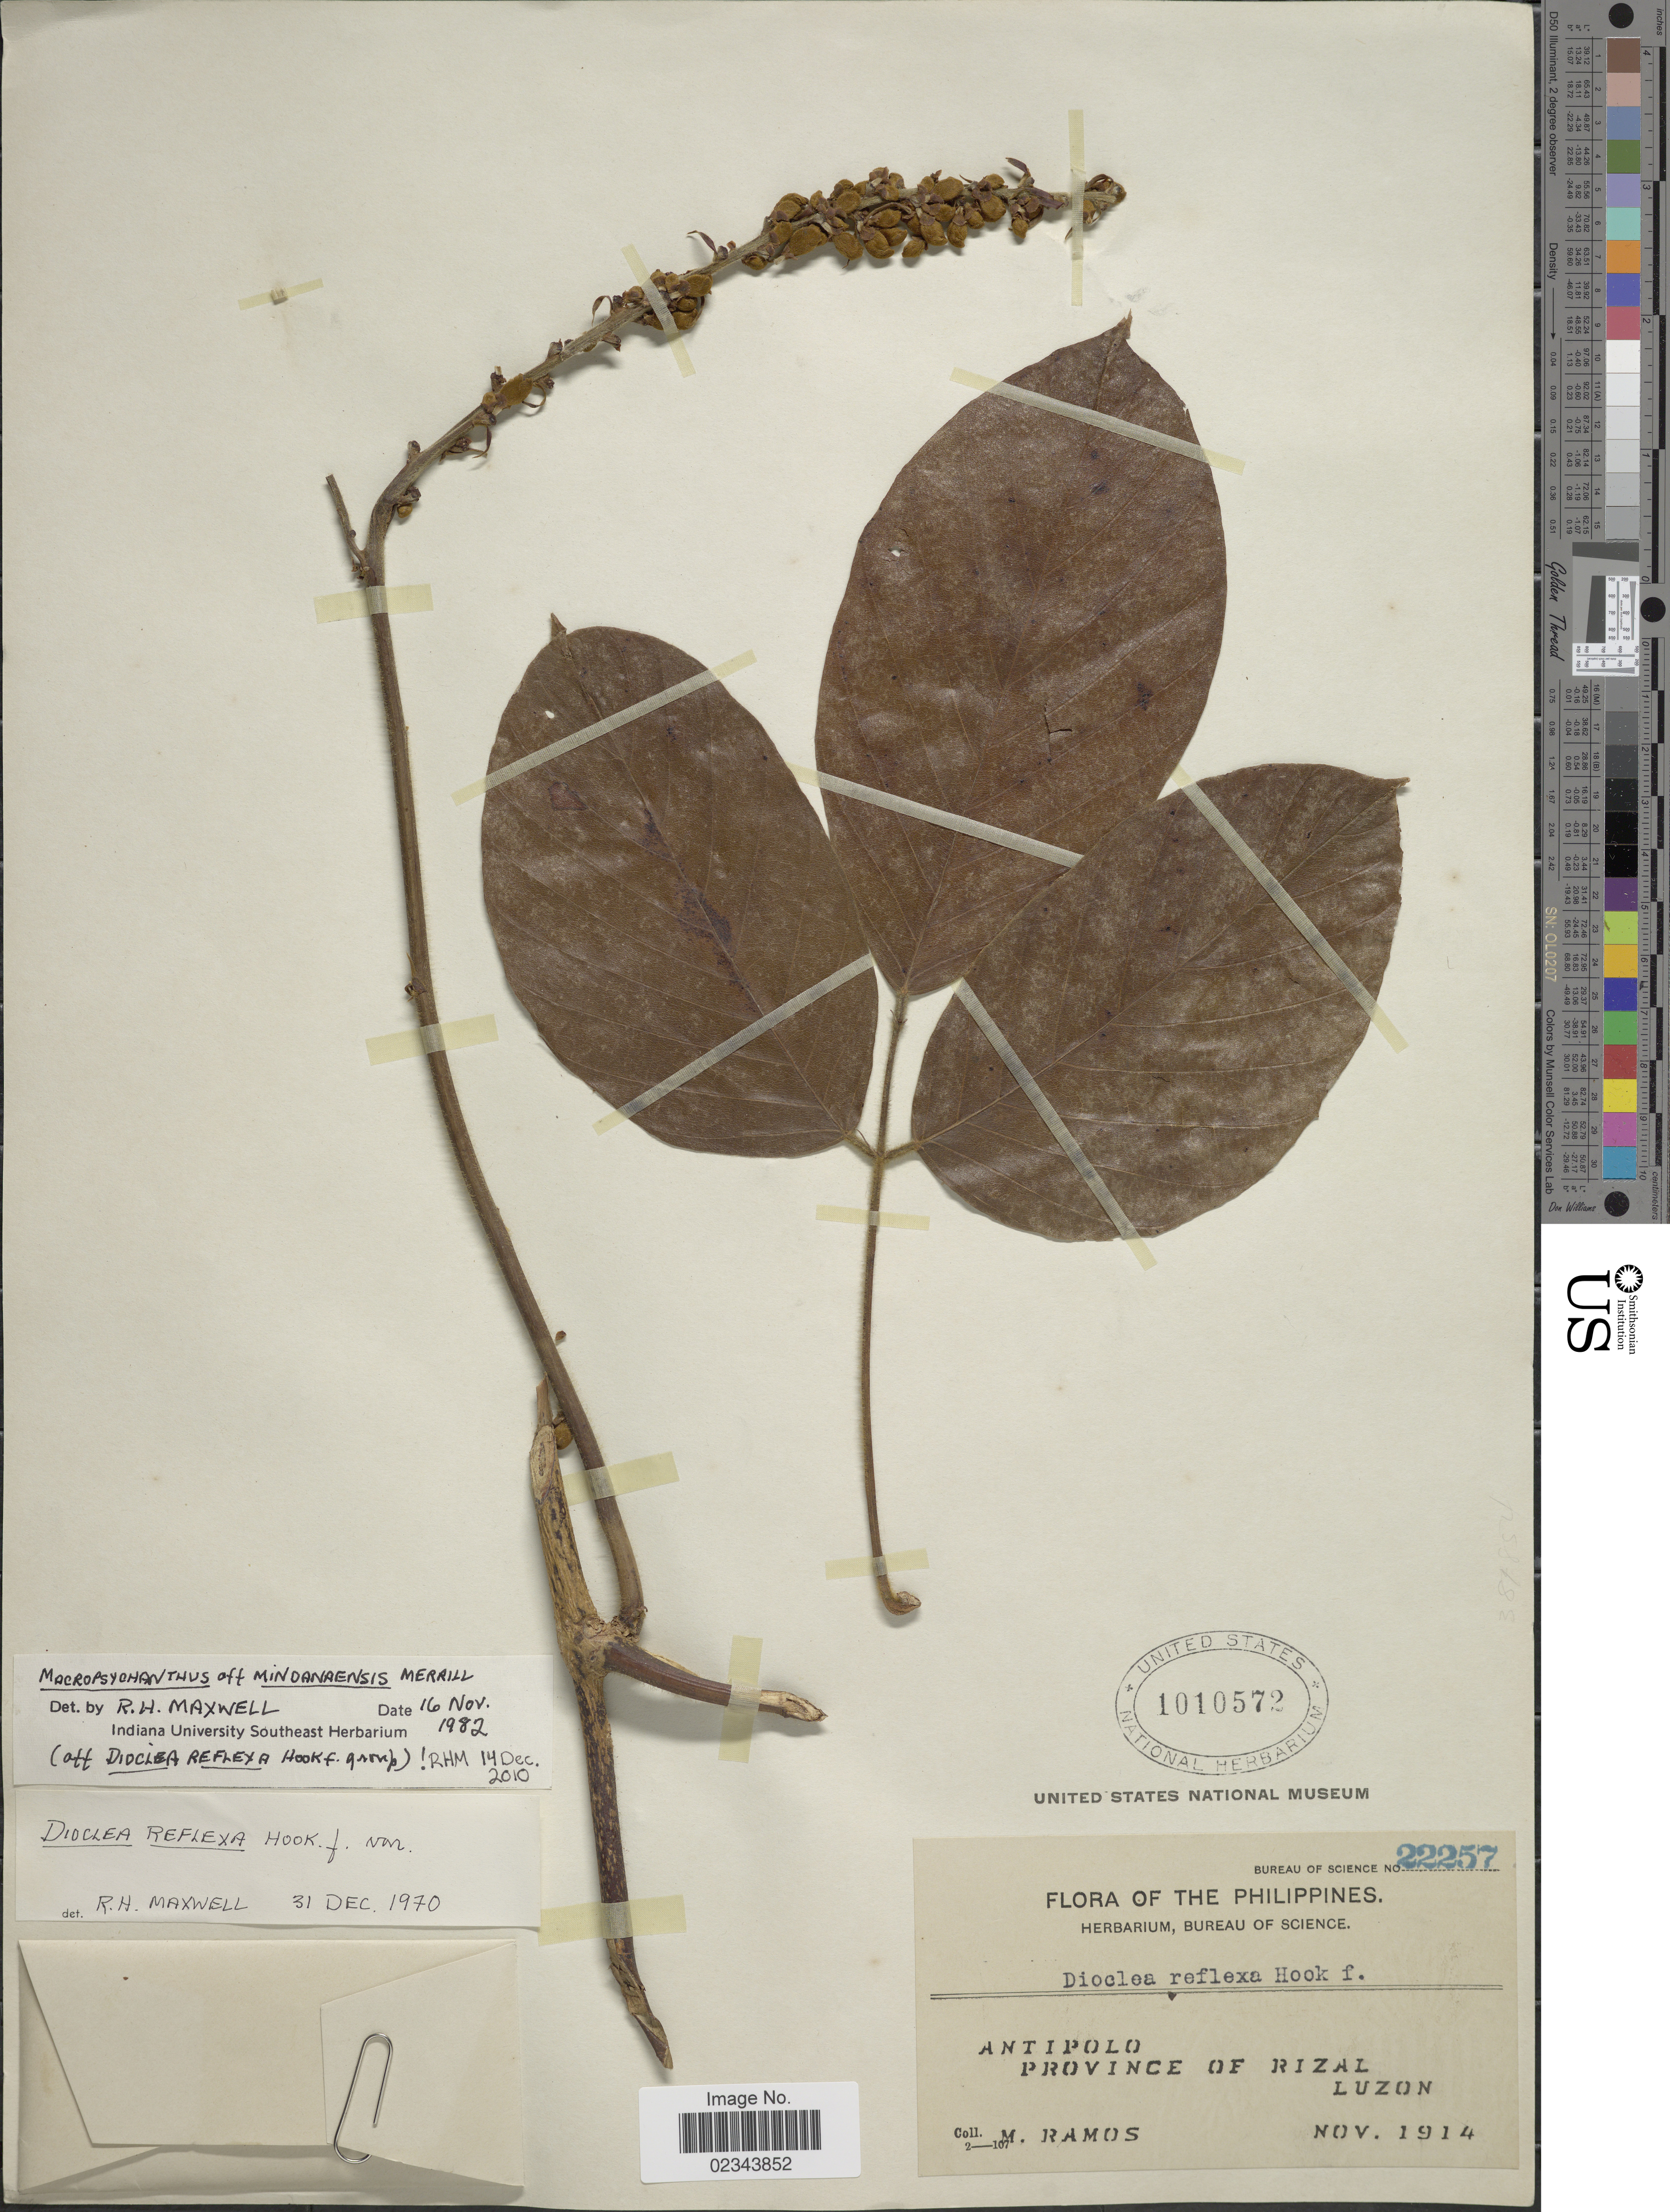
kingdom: Plantae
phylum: Tracheophyta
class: Magnoliopsida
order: Fabales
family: Fabaceae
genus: Macropsychanthus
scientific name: Macropsychanthus mindanaensis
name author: Merr.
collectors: M. Ramos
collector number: Bureau of Science 22257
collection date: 1914-11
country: Philippines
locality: Antipolo, Province of Rizal, Luzon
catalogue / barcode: US 1010572